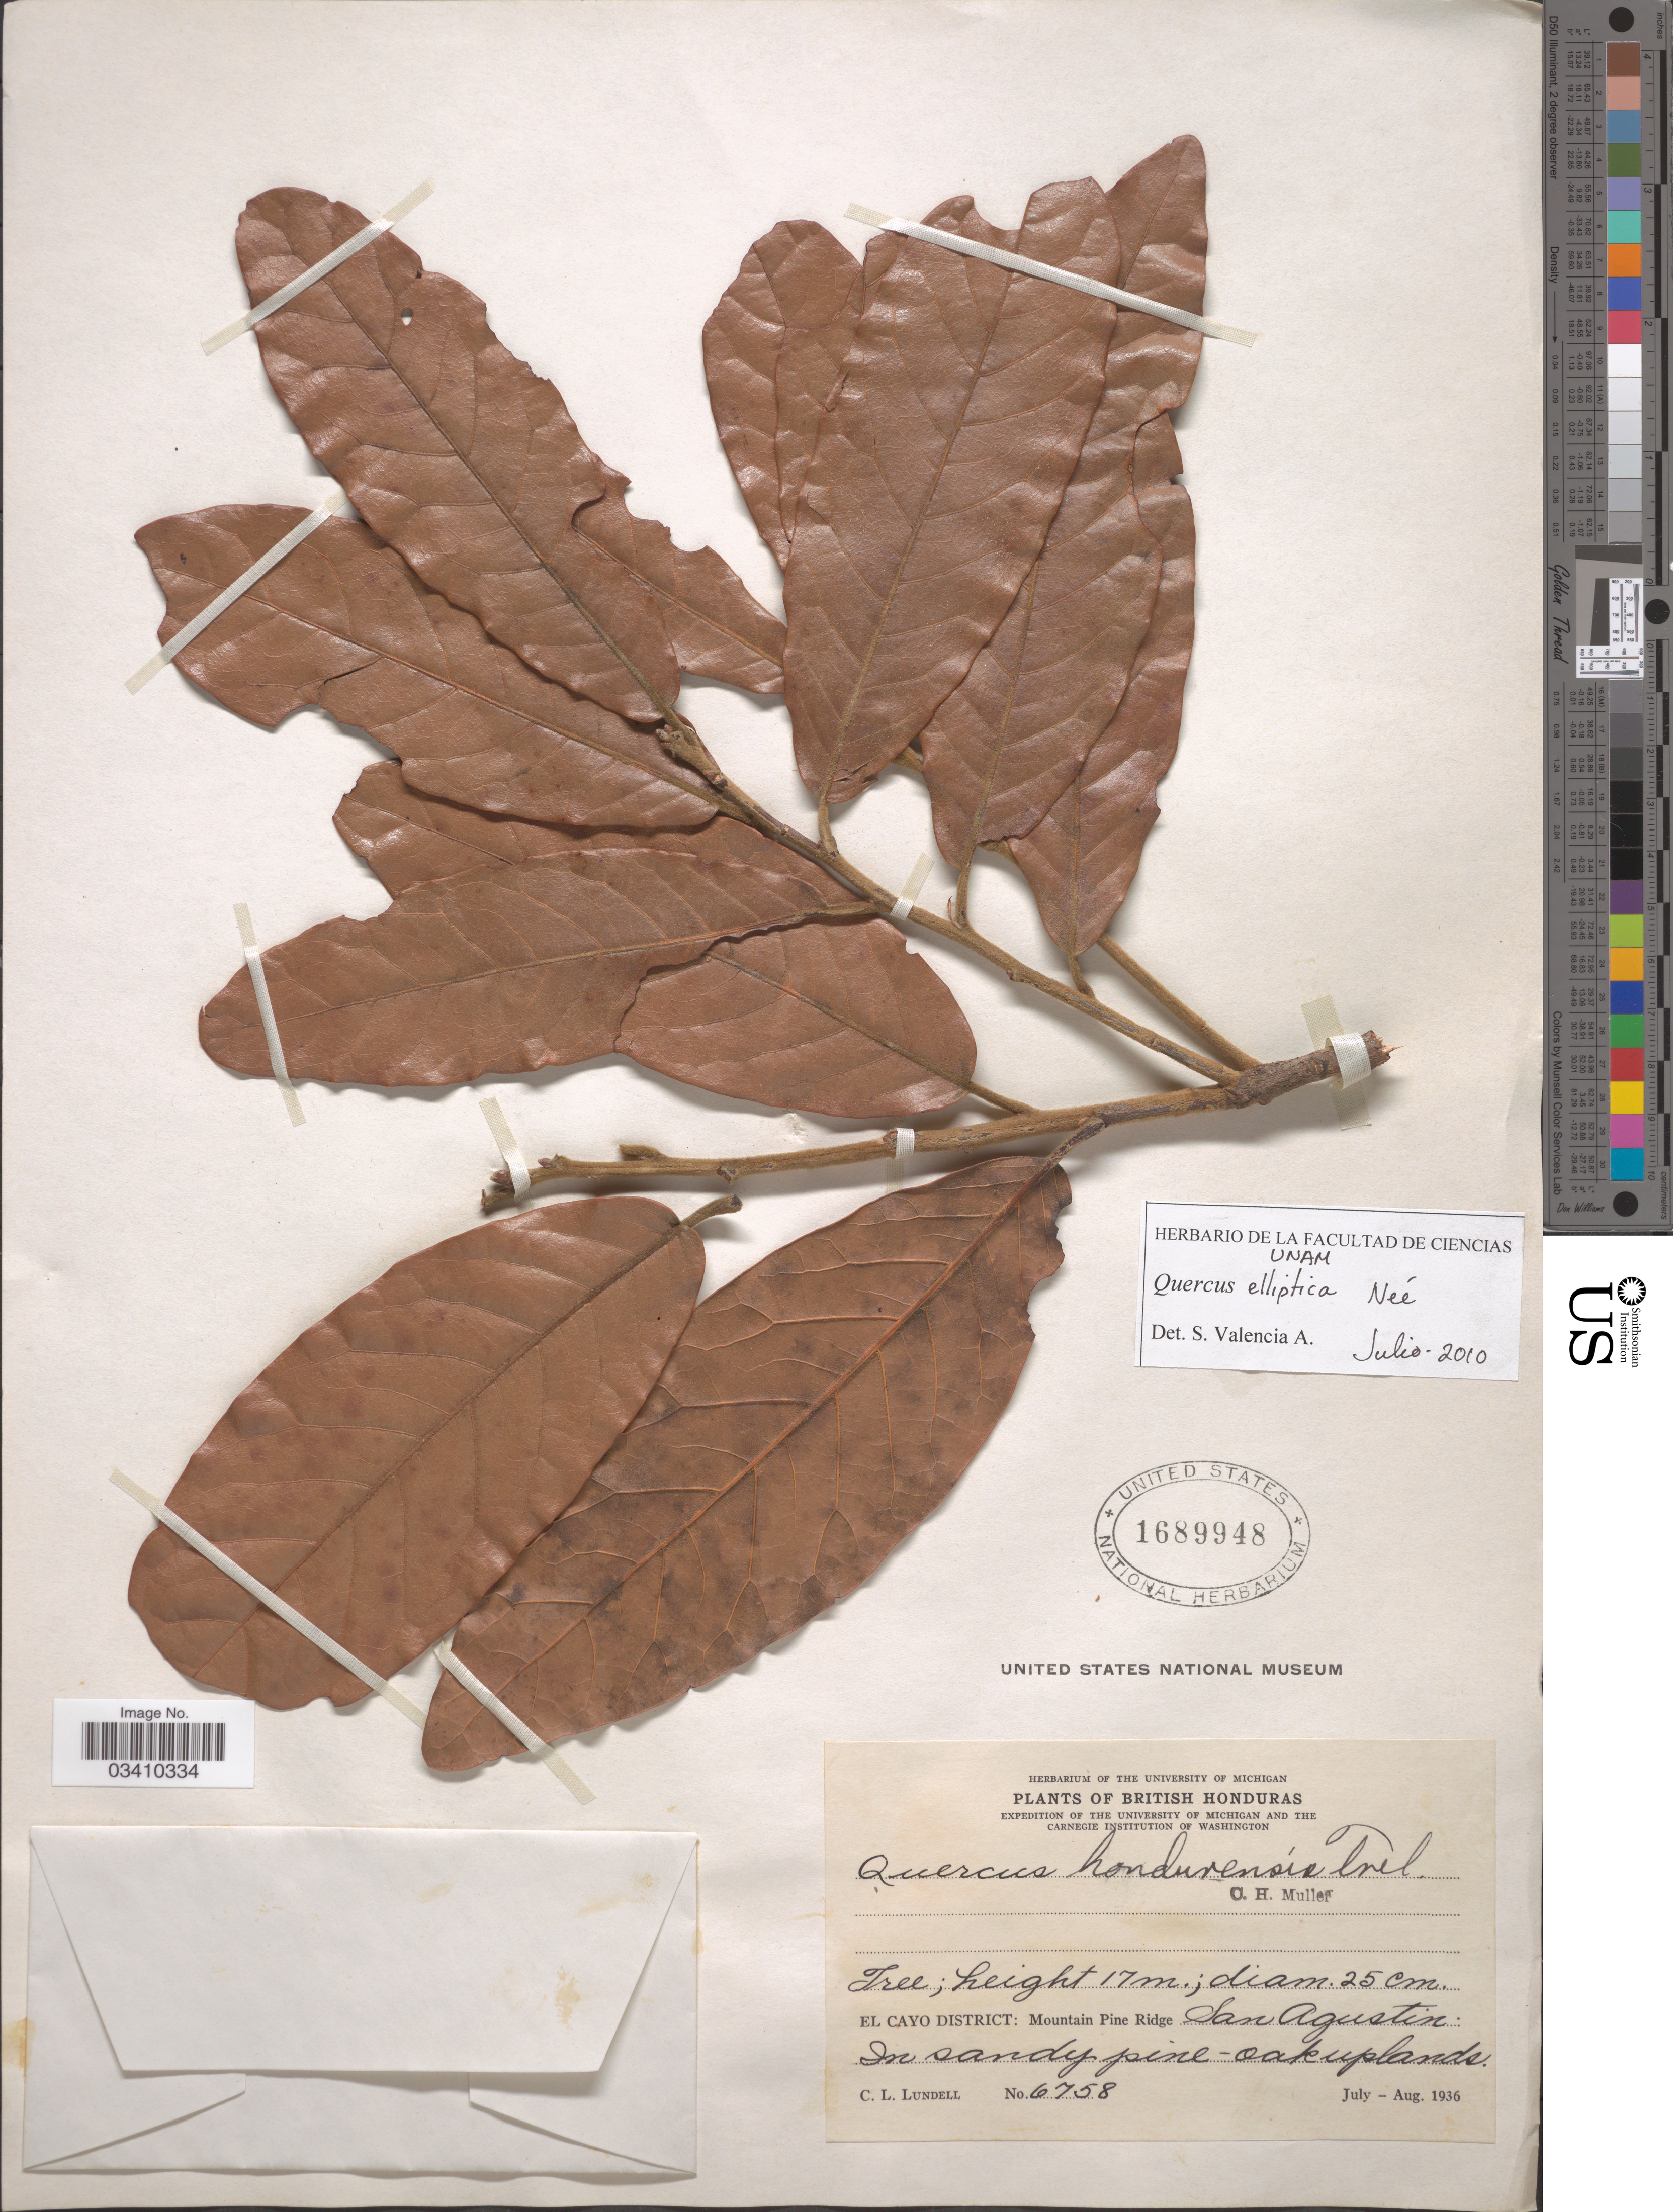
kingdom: Plantae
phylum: Tracheophyta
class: Magnoliopsida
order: Fagales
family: Fagaceae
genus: Quercus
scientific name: Quercus elliptica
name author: Née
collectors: C. L. Lundell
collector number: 6758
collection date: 1936-07/1936-08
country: Belize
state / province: Cayo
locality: British Honduras. El Cayo District: Mountain Pine Ridge San Augustin.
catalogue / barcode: US 1689948